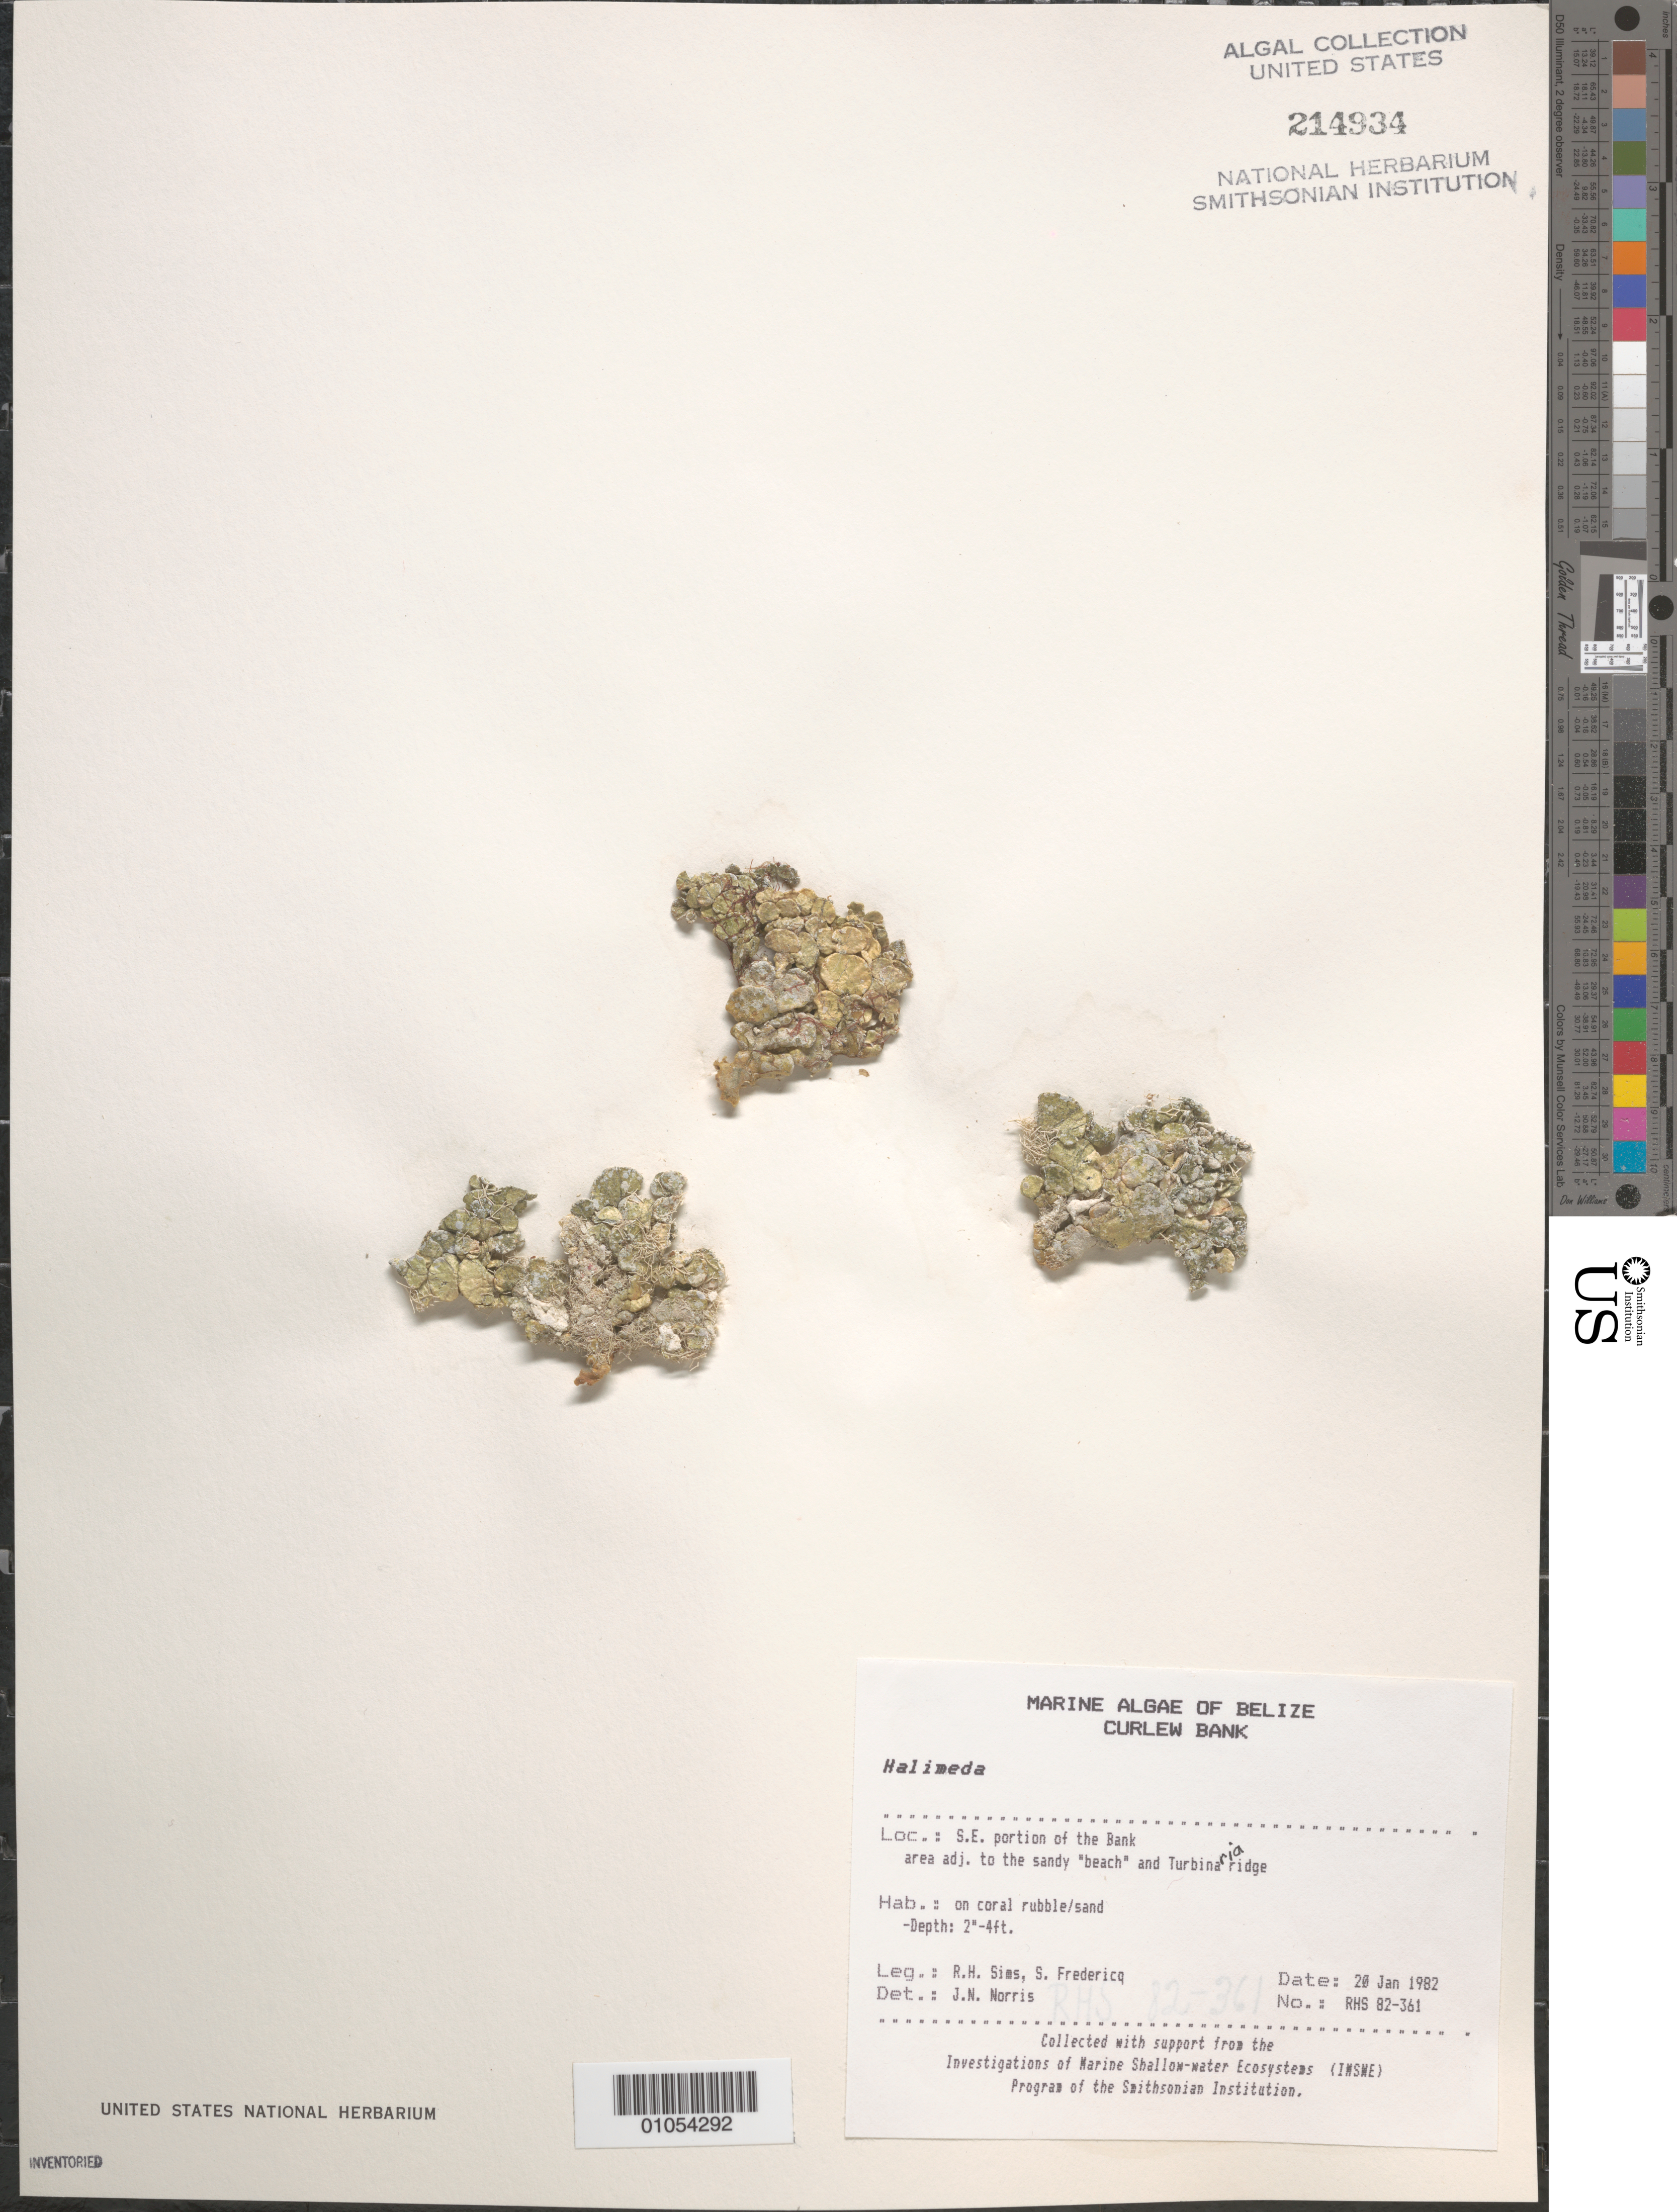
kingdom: Plantae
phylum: Chlorophyta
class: Ulvophyceae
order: Bryopsidales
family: Halimedaceae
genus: Halimeda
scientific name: Halimeda sp.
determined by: Norris, James N.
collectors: R. H. Sims & S. Fredericq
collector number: RHS 82-361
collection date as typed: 20 Jan 1982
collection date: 1982-01-20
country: Belize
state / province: Stann Creek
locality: Curlew Bank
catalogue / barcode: US 214934